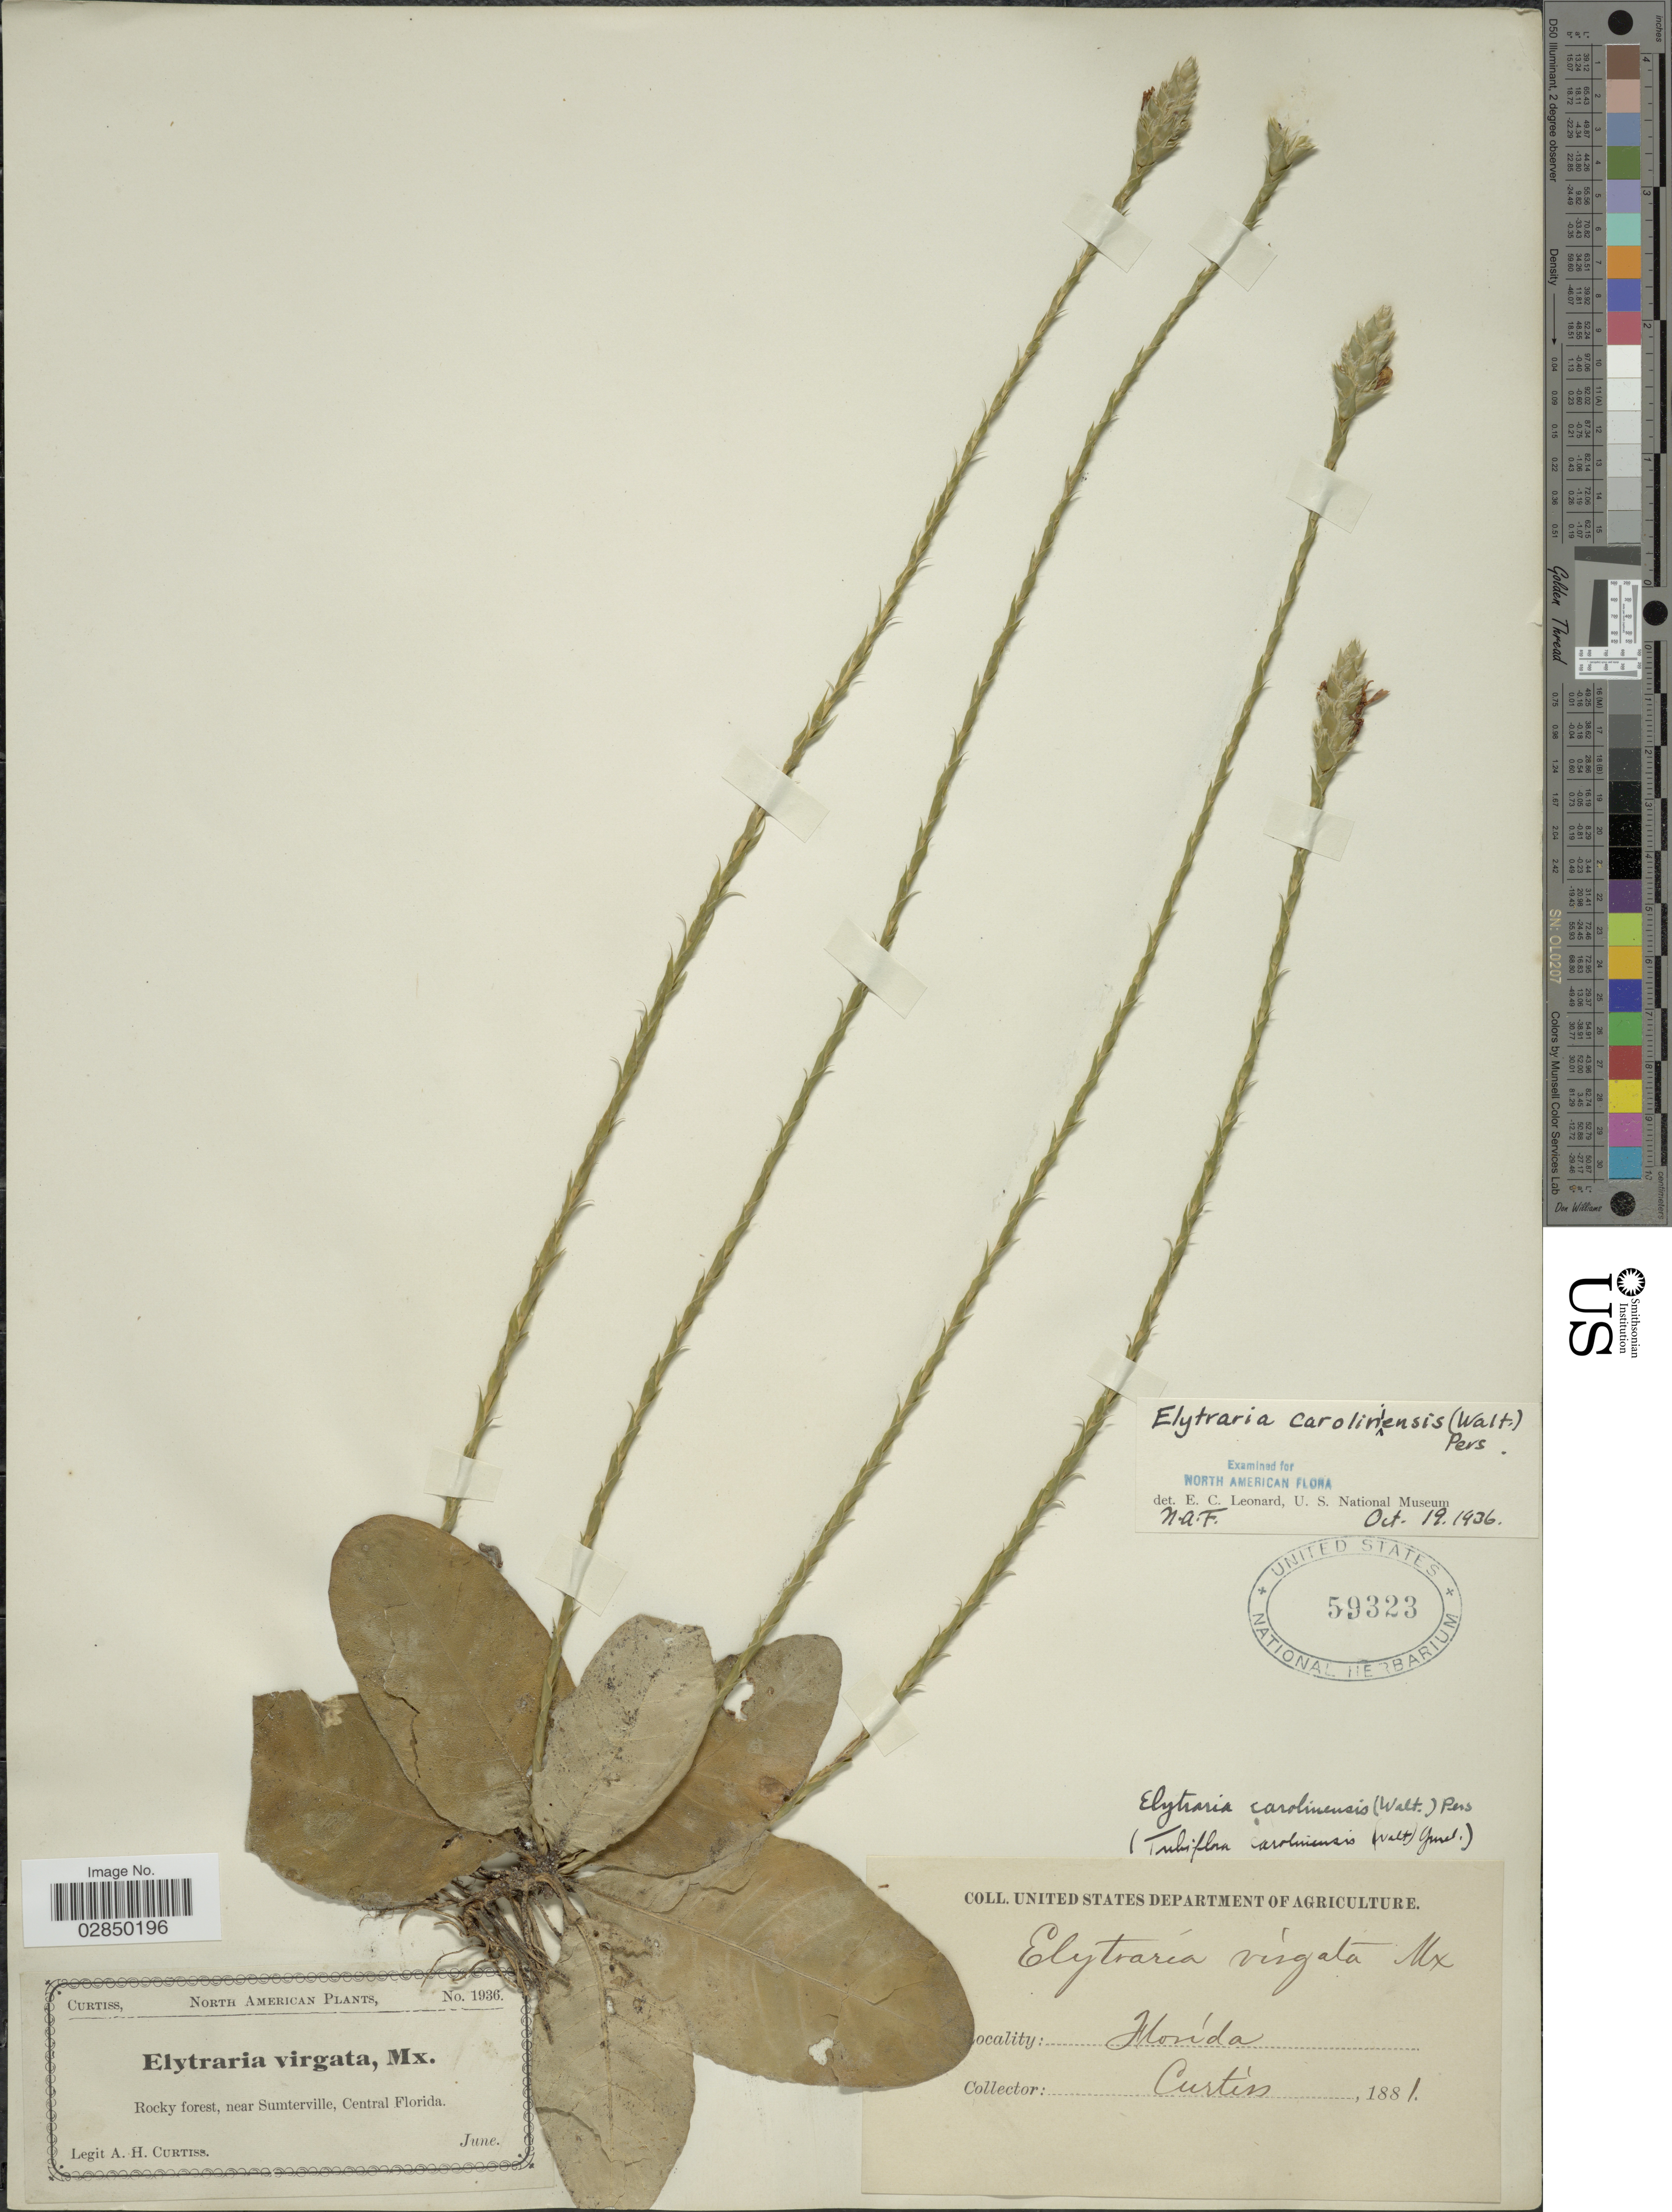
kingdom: Plantae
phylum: Tracheophyta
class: Magnoliopsida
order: Lamiales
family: Acanthaceae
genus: Elytraria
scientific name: Elytraria caroliniensis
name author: (J.F. Gmel.) Pers.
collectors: A. H. Curtiss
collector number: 1936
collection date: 1881-06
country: United States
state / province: Florida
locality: Near Sumterville, Central Florida.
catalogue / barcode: US 59323